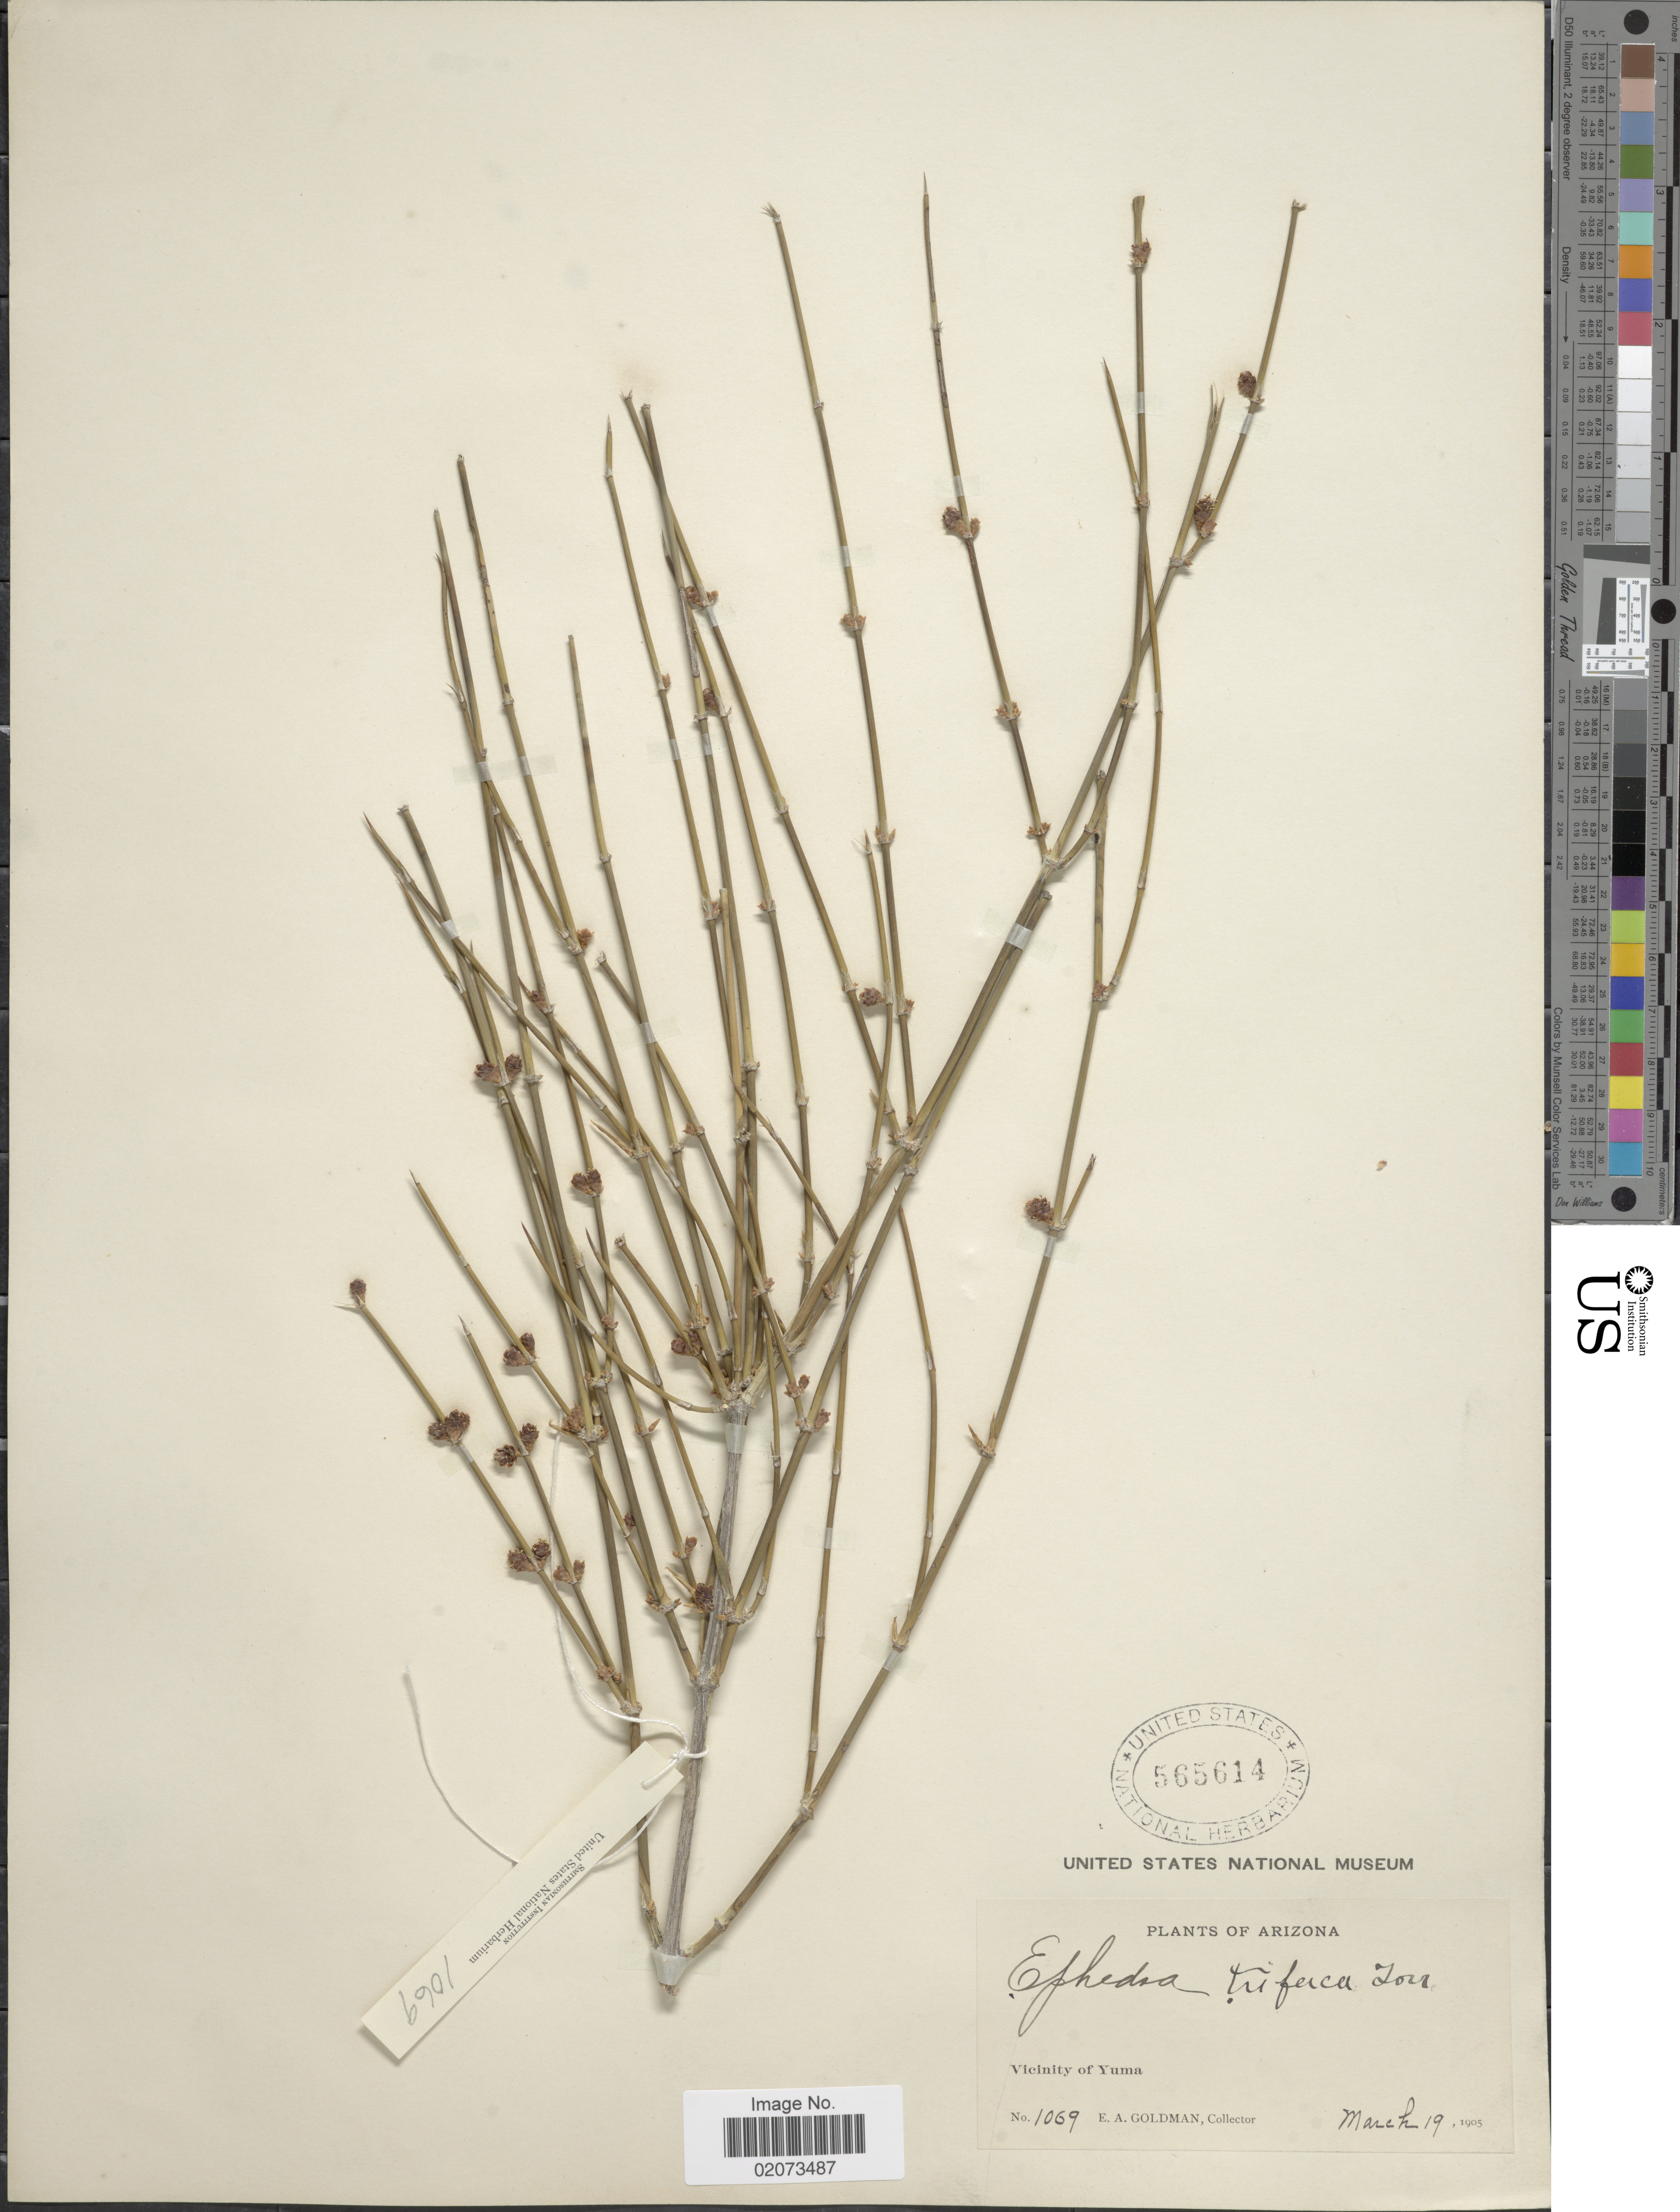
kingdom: Plantae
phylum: Tracheophyta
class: Gnetopsida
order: Ephedrales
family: Ephedraceae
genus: Ephedra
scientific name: Ephedra trifurca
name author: Torr. ex S. Watson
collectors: E. A. Goldman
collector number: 1069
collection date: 1905-03-19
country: United States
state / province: Arizona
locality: Arizona. Vicinity of Yuma.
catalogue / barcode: US 565614